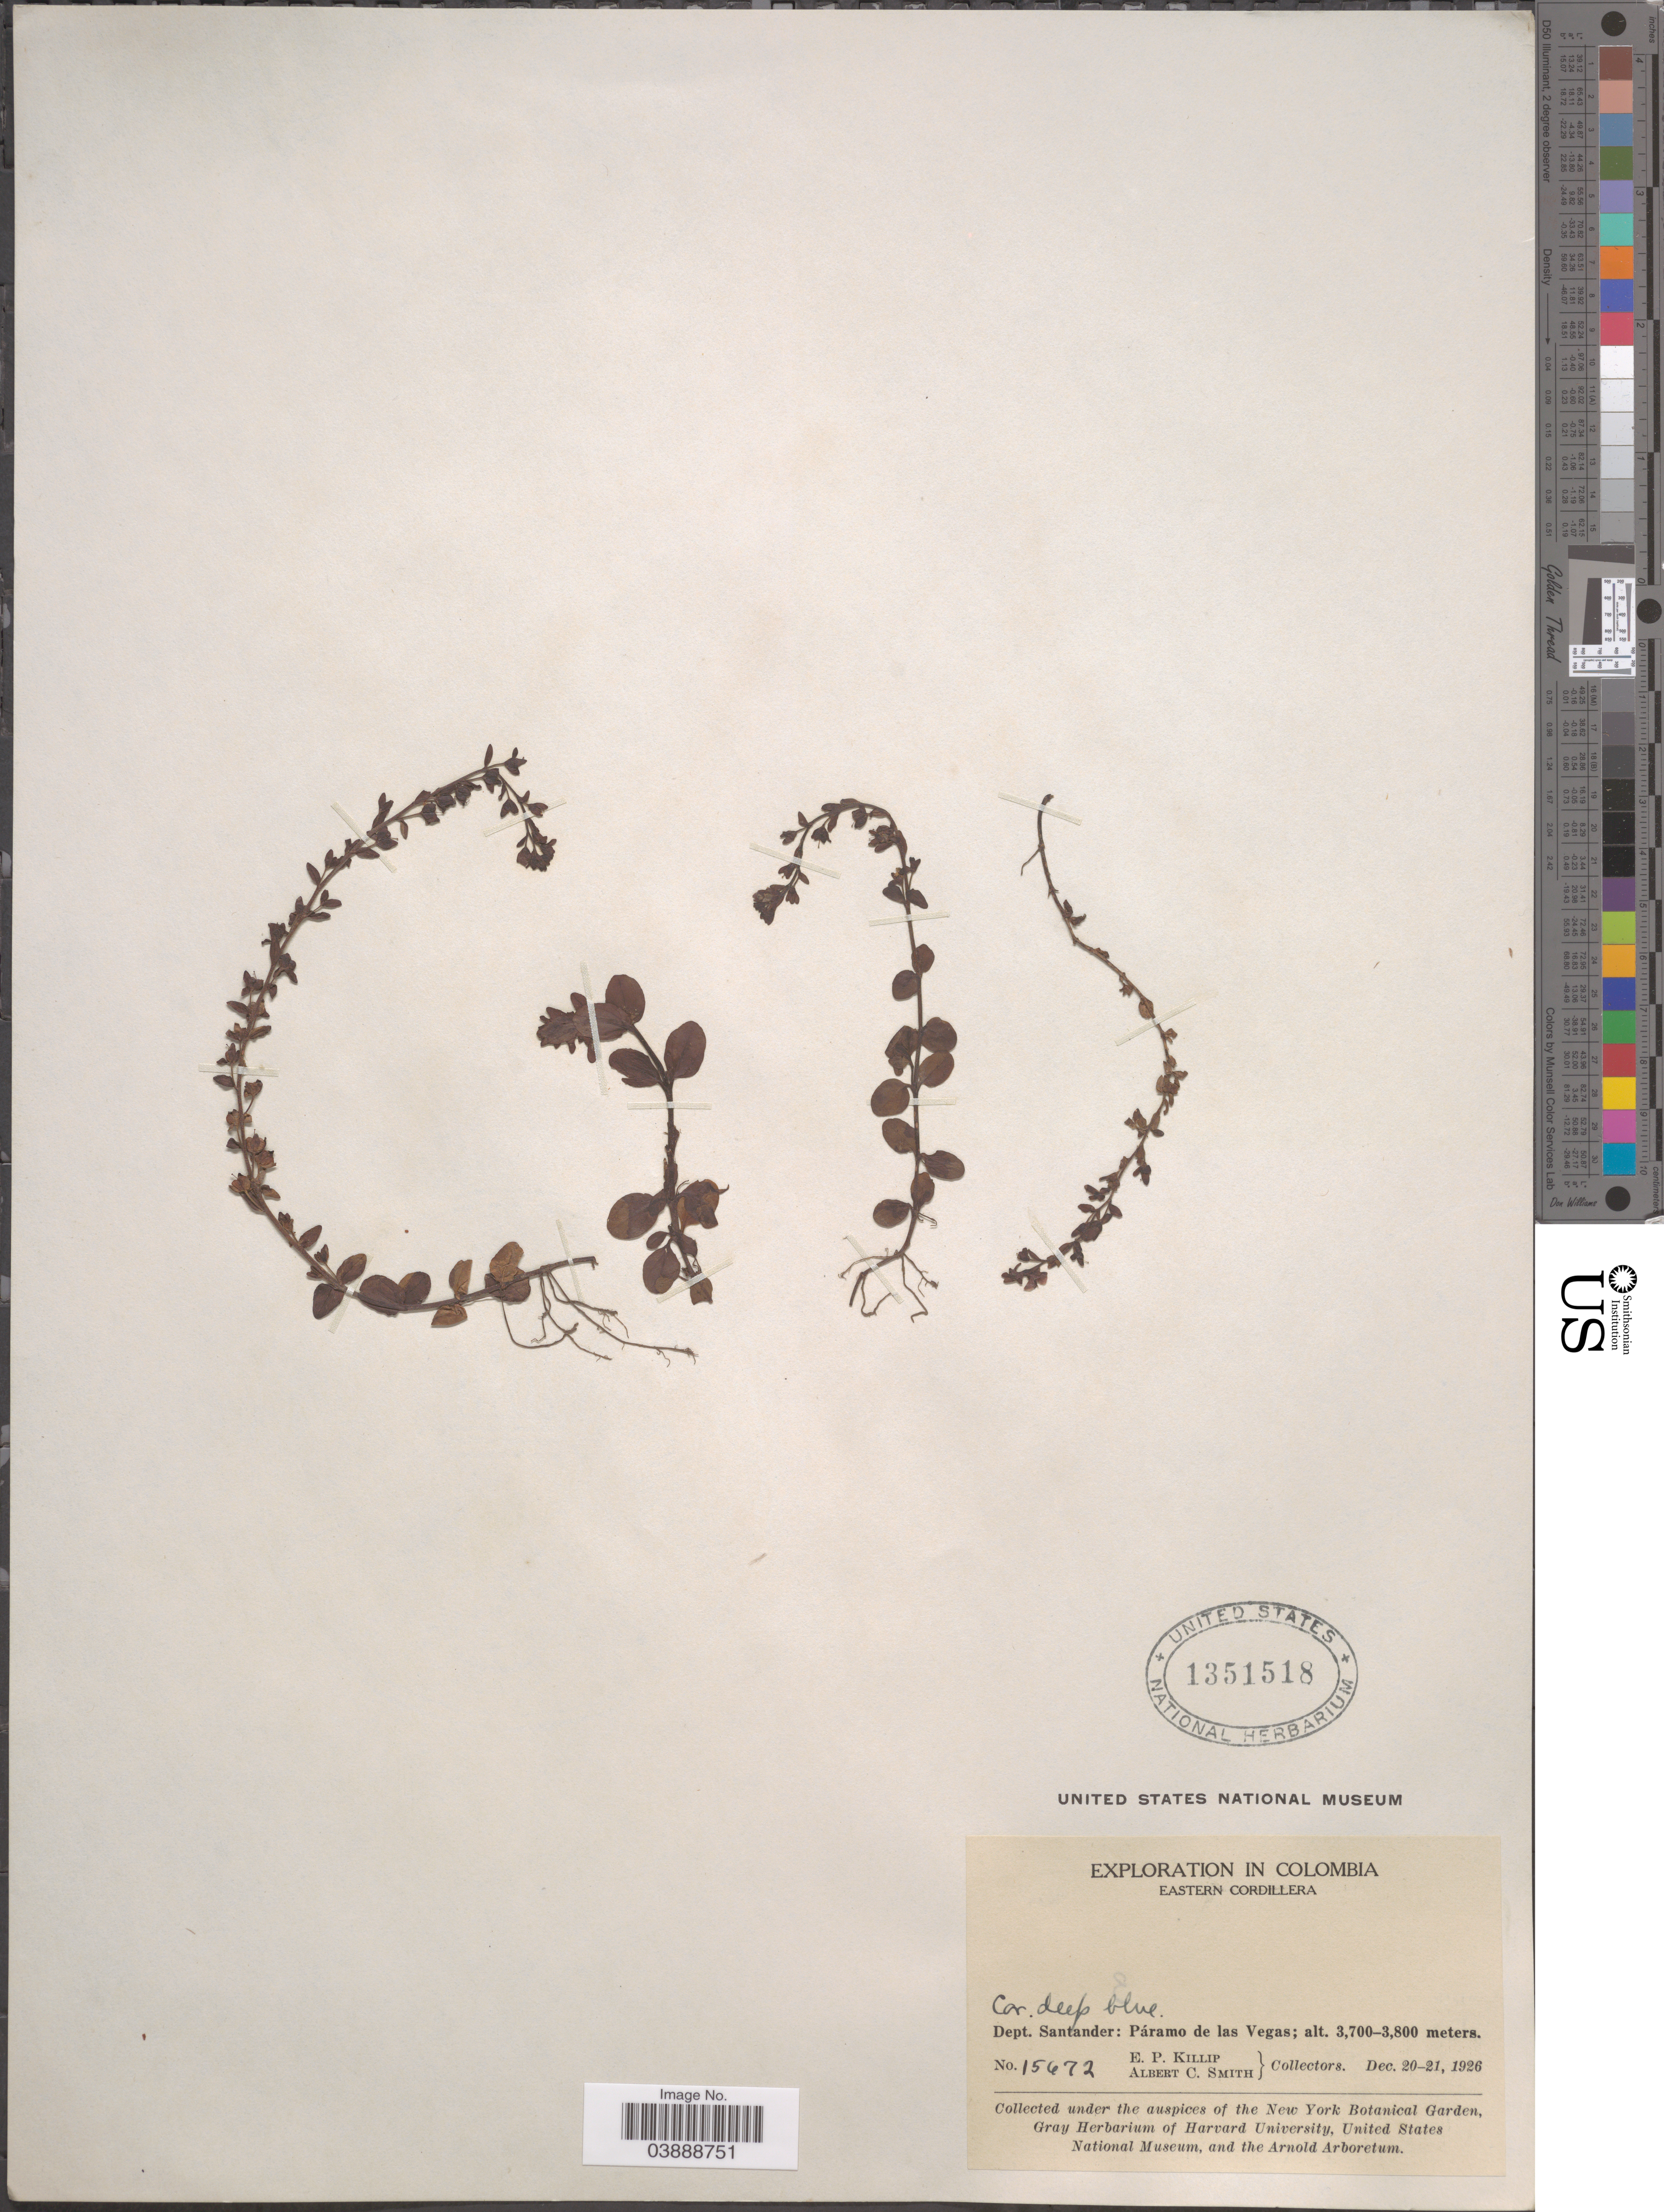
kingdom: Plantae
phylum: Tracheophyta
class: Magnoliopsida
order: Lamiales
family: Plantaginaceae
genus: Veronica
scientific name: Veronica serpyllifolia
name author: L.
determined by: Albach, Dirk C.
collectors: E. P. Killip & A. C. Smith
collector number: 15672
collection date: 1926-12-20/1926-12-21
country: Colombia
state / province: Santander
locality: Eastern Cordillera. Dept. Santander: Páramo de las Vegas.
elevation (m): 3700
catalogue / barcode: US 1351518